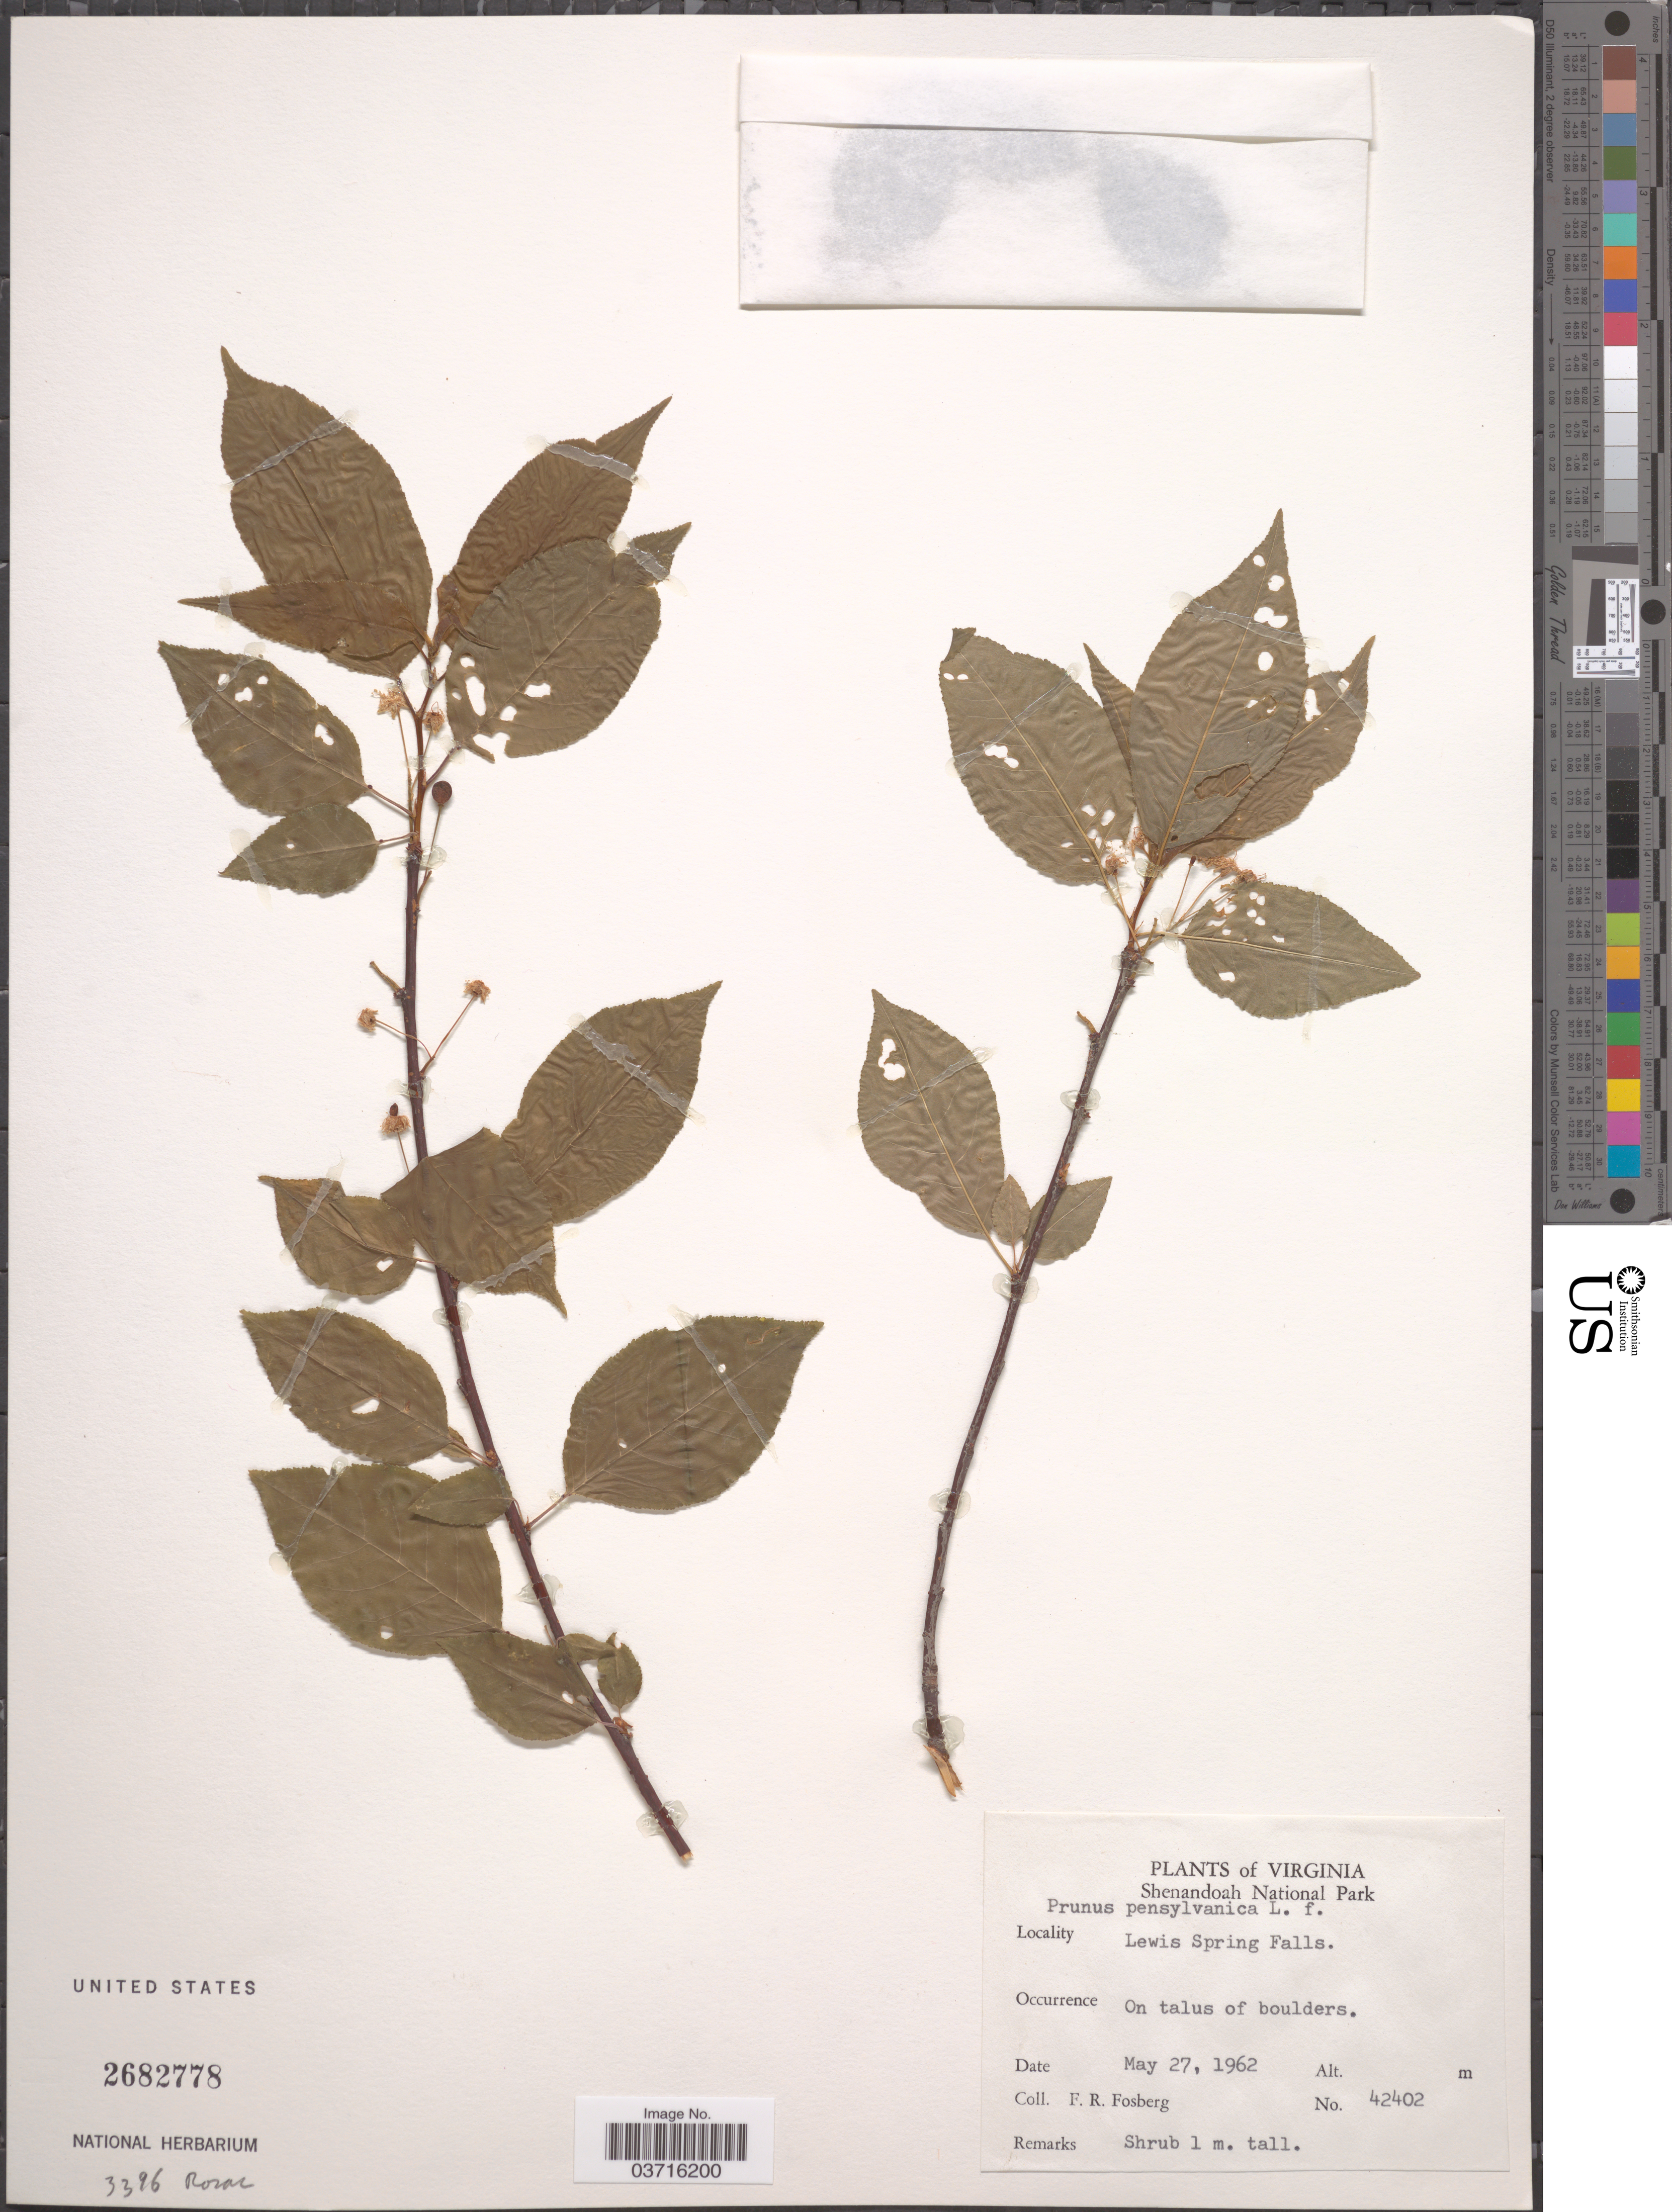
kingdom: Plantae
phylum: Tracheophyta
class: Magnoliopsida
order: Rosales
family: Rosaceae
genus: Prunus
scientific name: Prunus pensylvanica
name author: L. f.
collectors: F. R. Fosberg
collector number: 42402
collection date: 1962-05-27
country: United States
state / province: Virginia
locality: Shenandoah National Park. Lewis Spring Falls.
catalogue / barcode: US 2682778